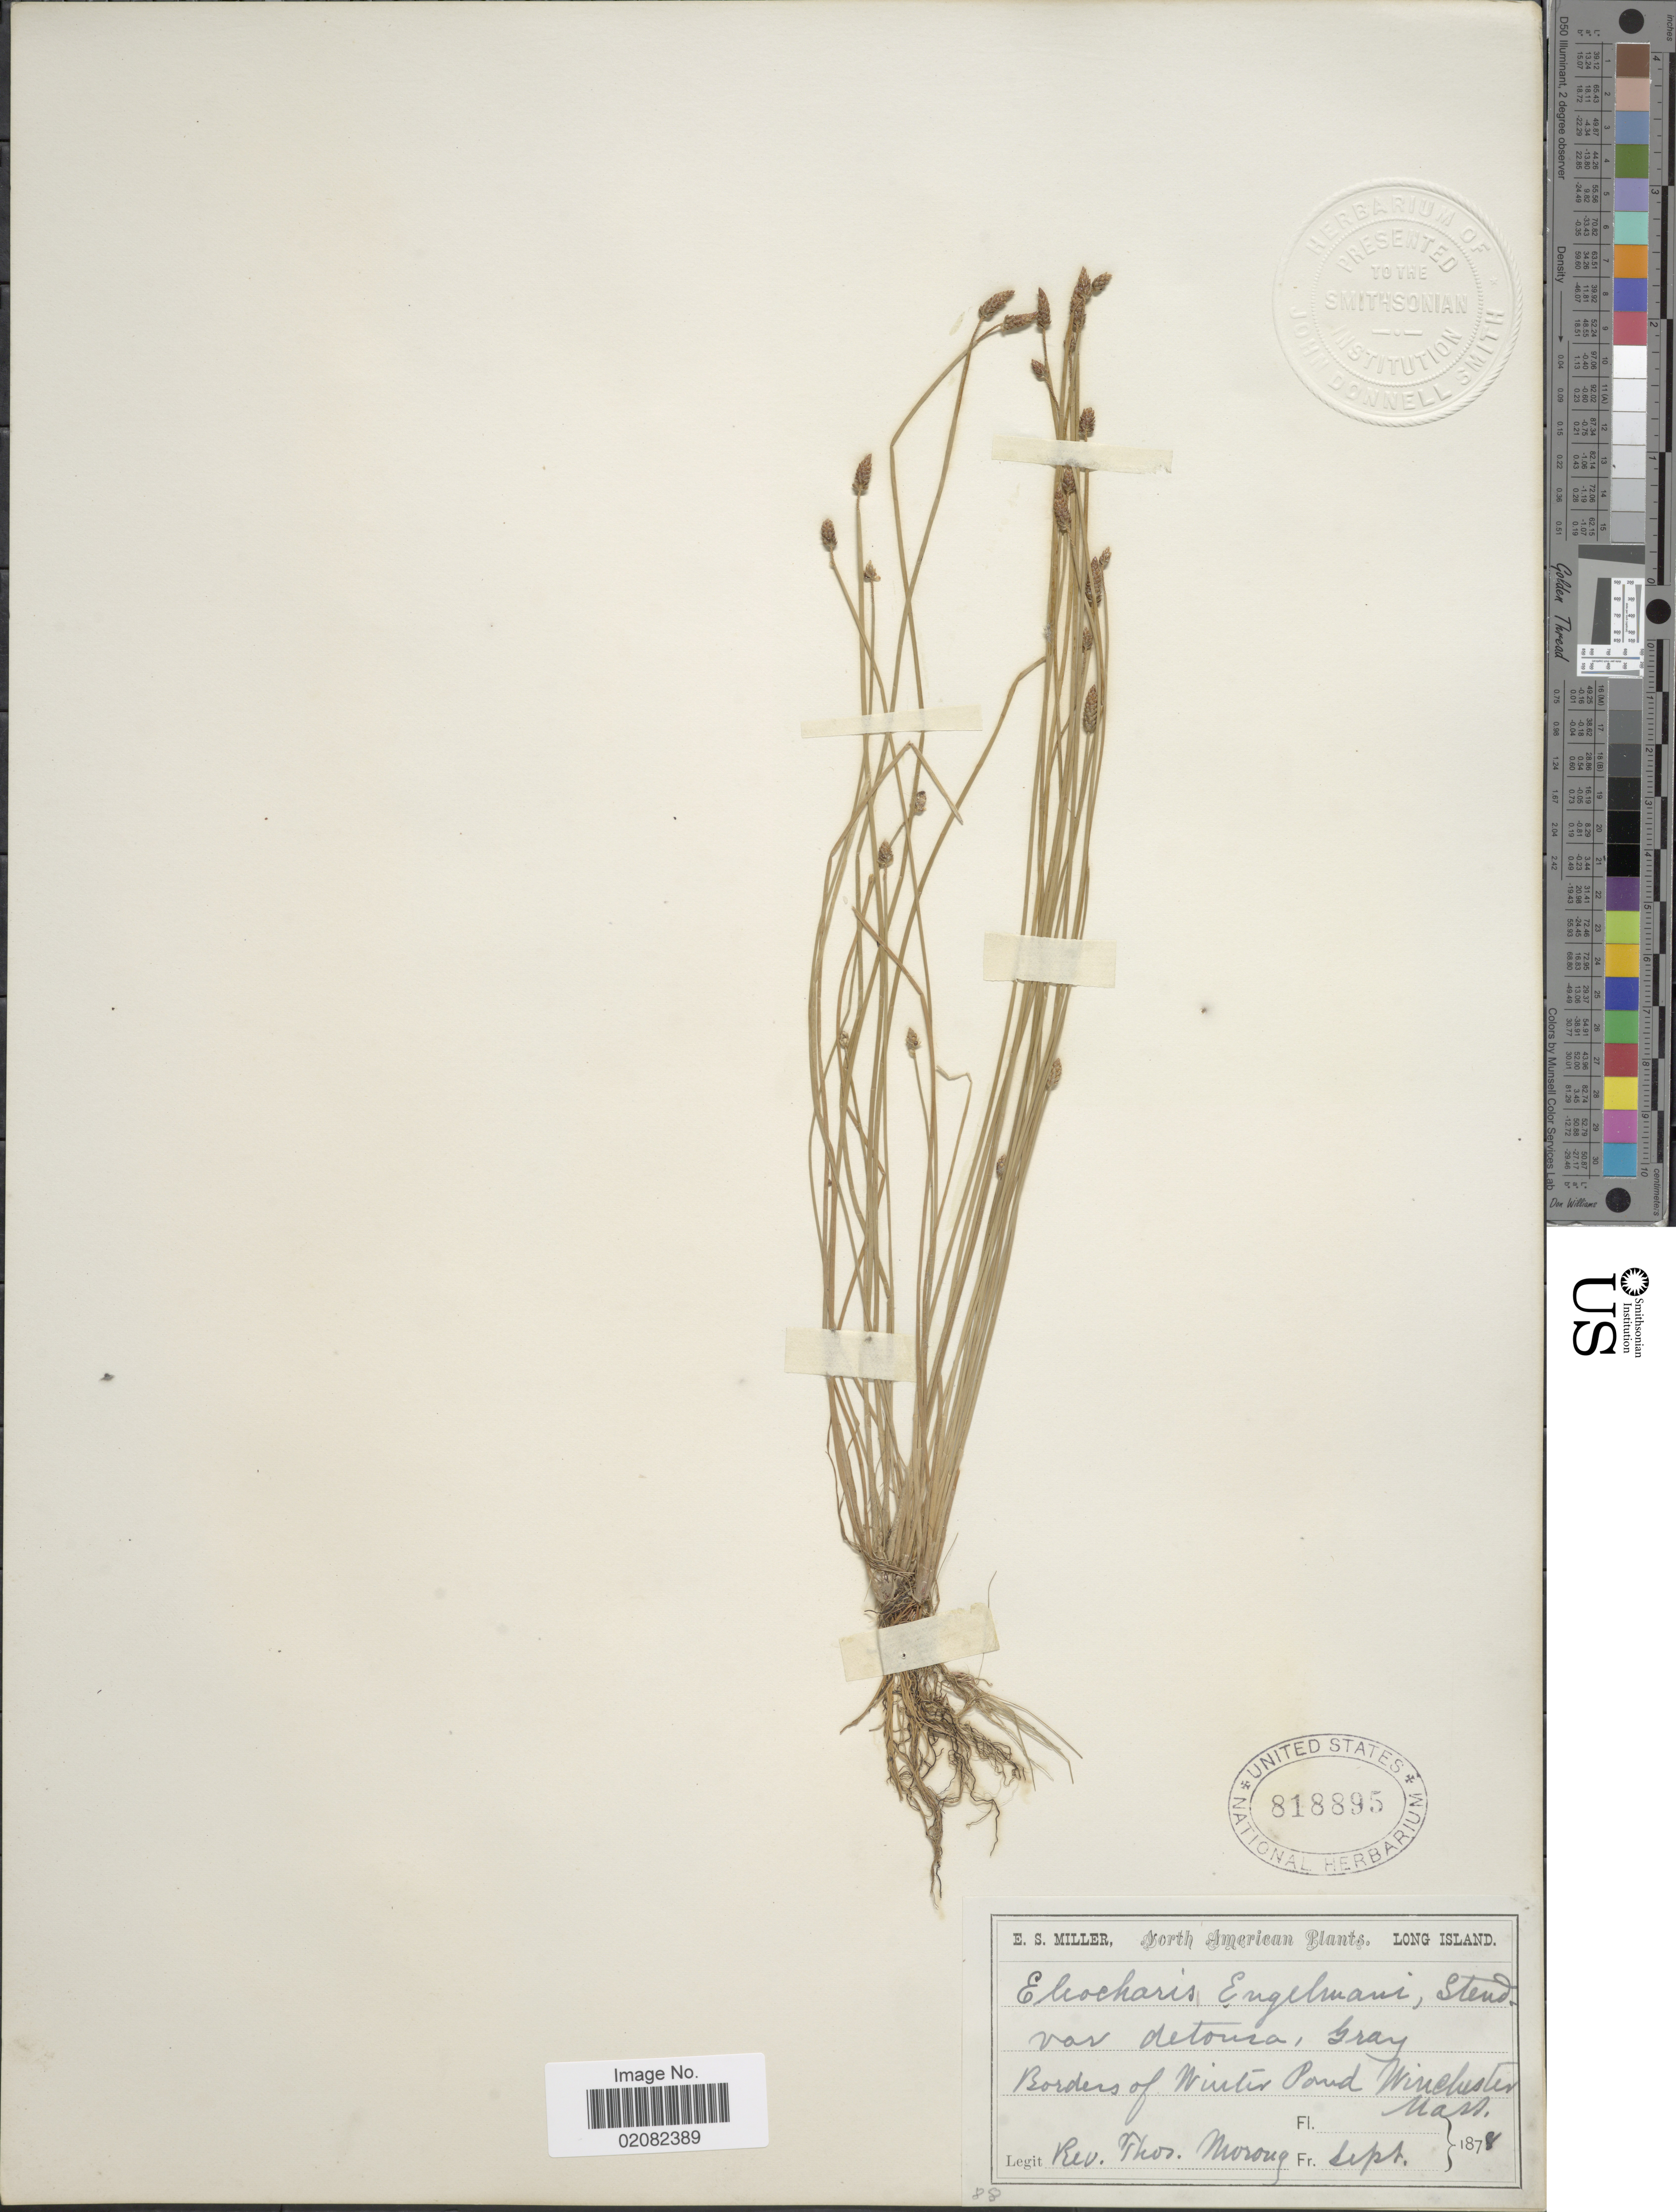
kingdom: Plantae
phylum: Tracheophyta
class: Liliopsida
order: Poales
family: Cyperaceae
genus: Eleocharis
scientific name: Eleocharis engelmannii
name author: Steud.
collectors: T. Morong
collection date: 1878-09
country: United States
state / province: Massachusetts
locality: Borders of Winter Pond, Winchester, Mass.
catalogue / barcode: US 818895